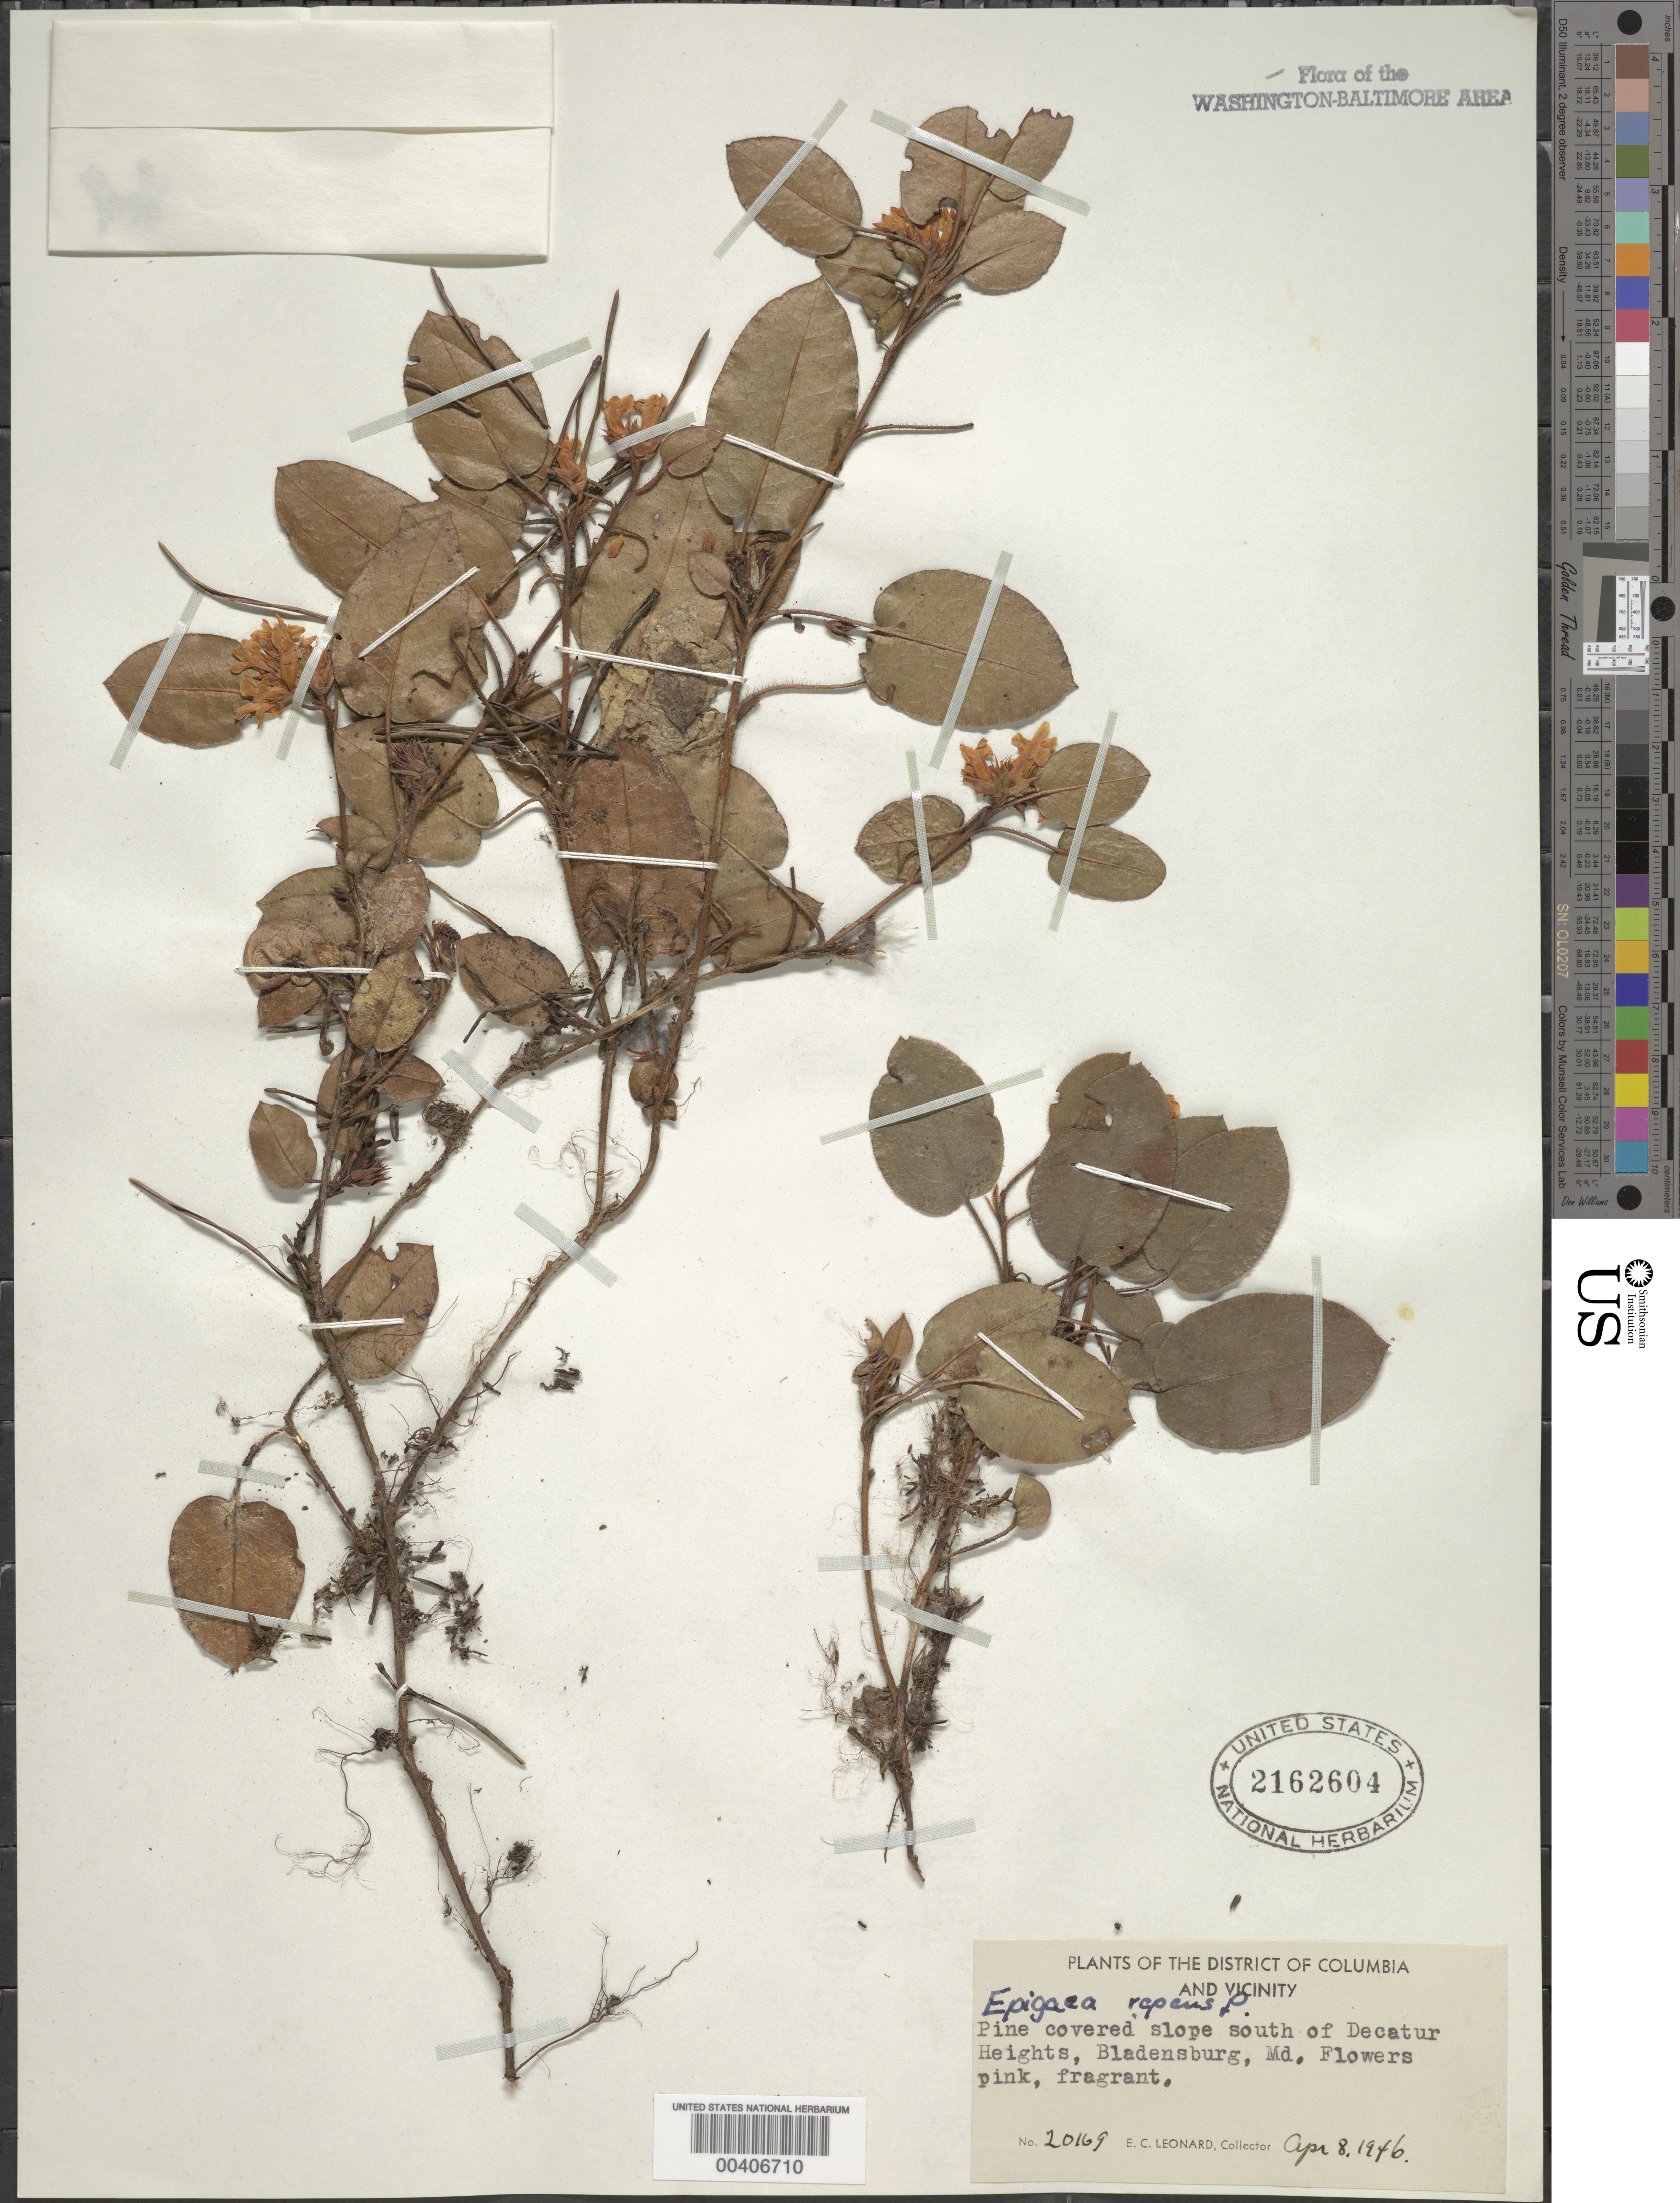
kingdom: Plantae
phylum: Tracheophyta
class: Magnoliopsida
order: Ericales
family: Ericaceae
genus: Epigaea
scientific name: Epigaea repens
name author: L.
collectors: E. C. Leonard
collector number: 20169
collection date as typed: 08 Apr 1946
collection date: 1946-04-08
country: United States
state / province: Maryland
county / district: Prince George's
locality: South of Decatur Heights, Bladensburg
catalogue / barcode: US 2162604